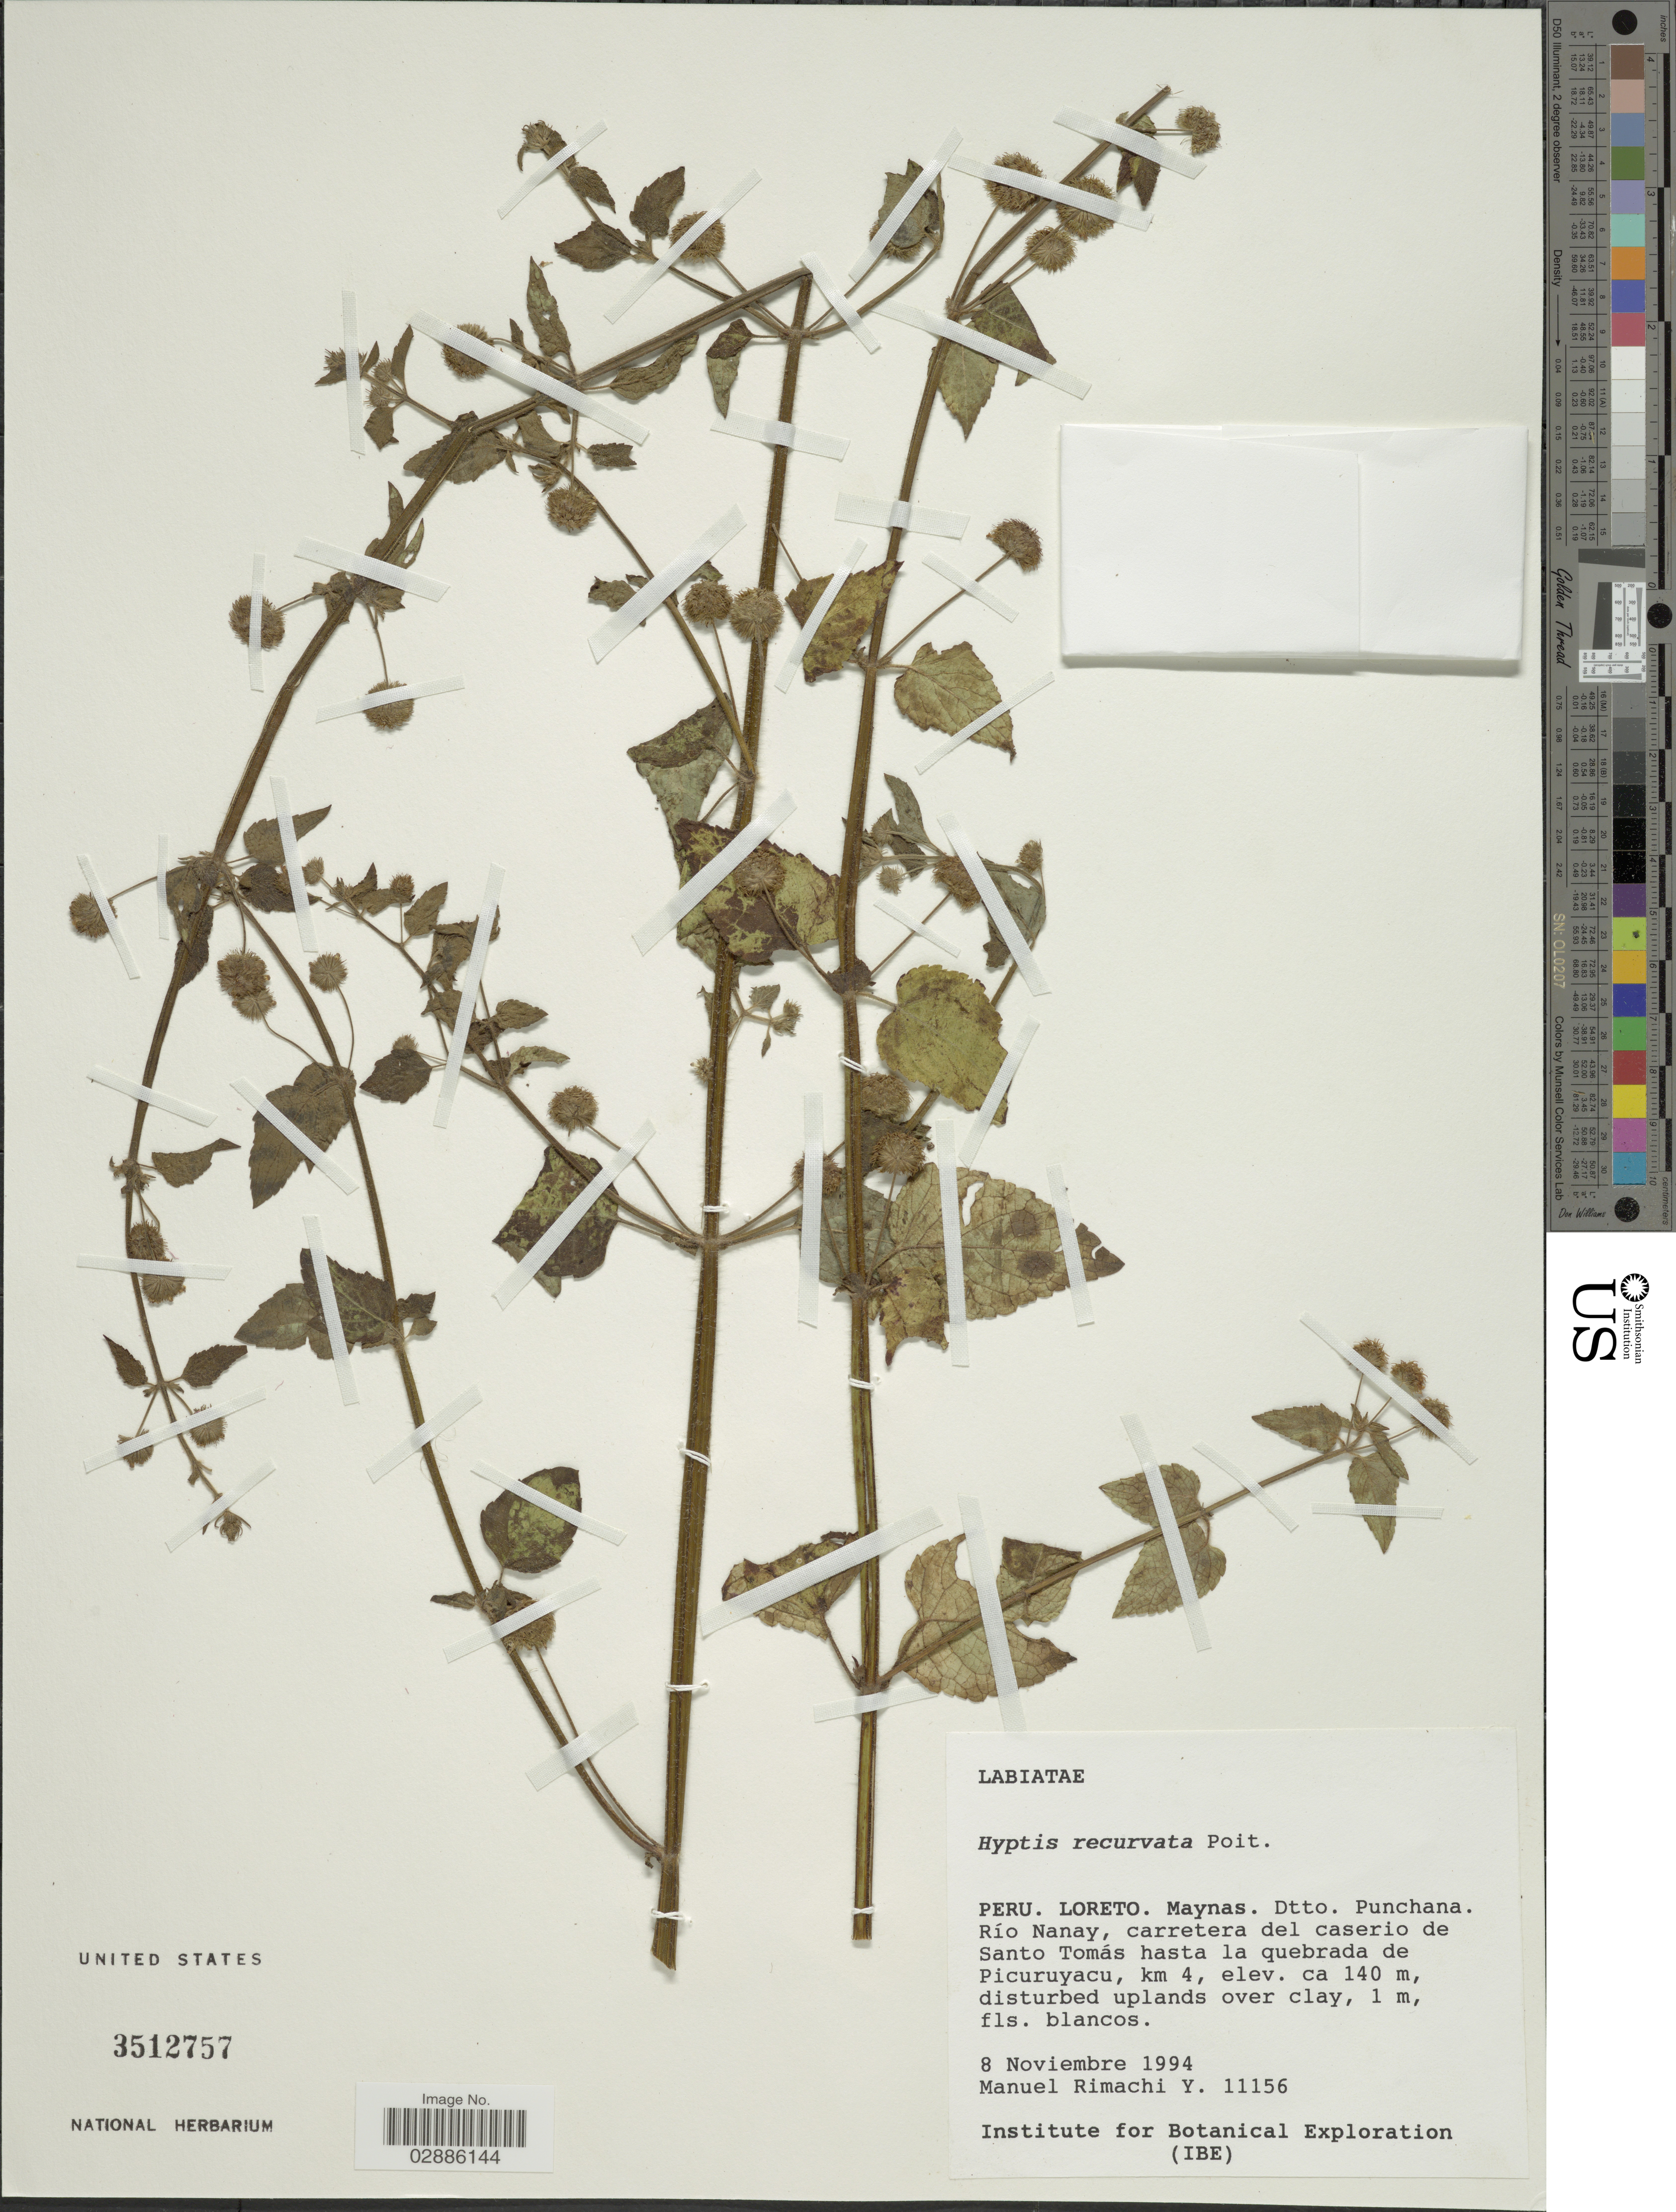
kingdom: Plantae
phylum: Tracheophyta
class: Magnoliopsida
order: Lamiales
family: Lamiaceae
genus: Hyptis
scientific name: Hyptis recurvata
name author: Poit.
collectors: M. Rimachi Y.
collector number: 11156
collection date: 1994-11-08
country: Peru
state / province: Loreto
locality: Maynas. Dtto. Punchana. Río Nanay, carretera del caserio de Santo Tomás hasta la quebrada de Picuruyacu, km 4.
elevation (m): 140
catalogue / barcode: US 3512757